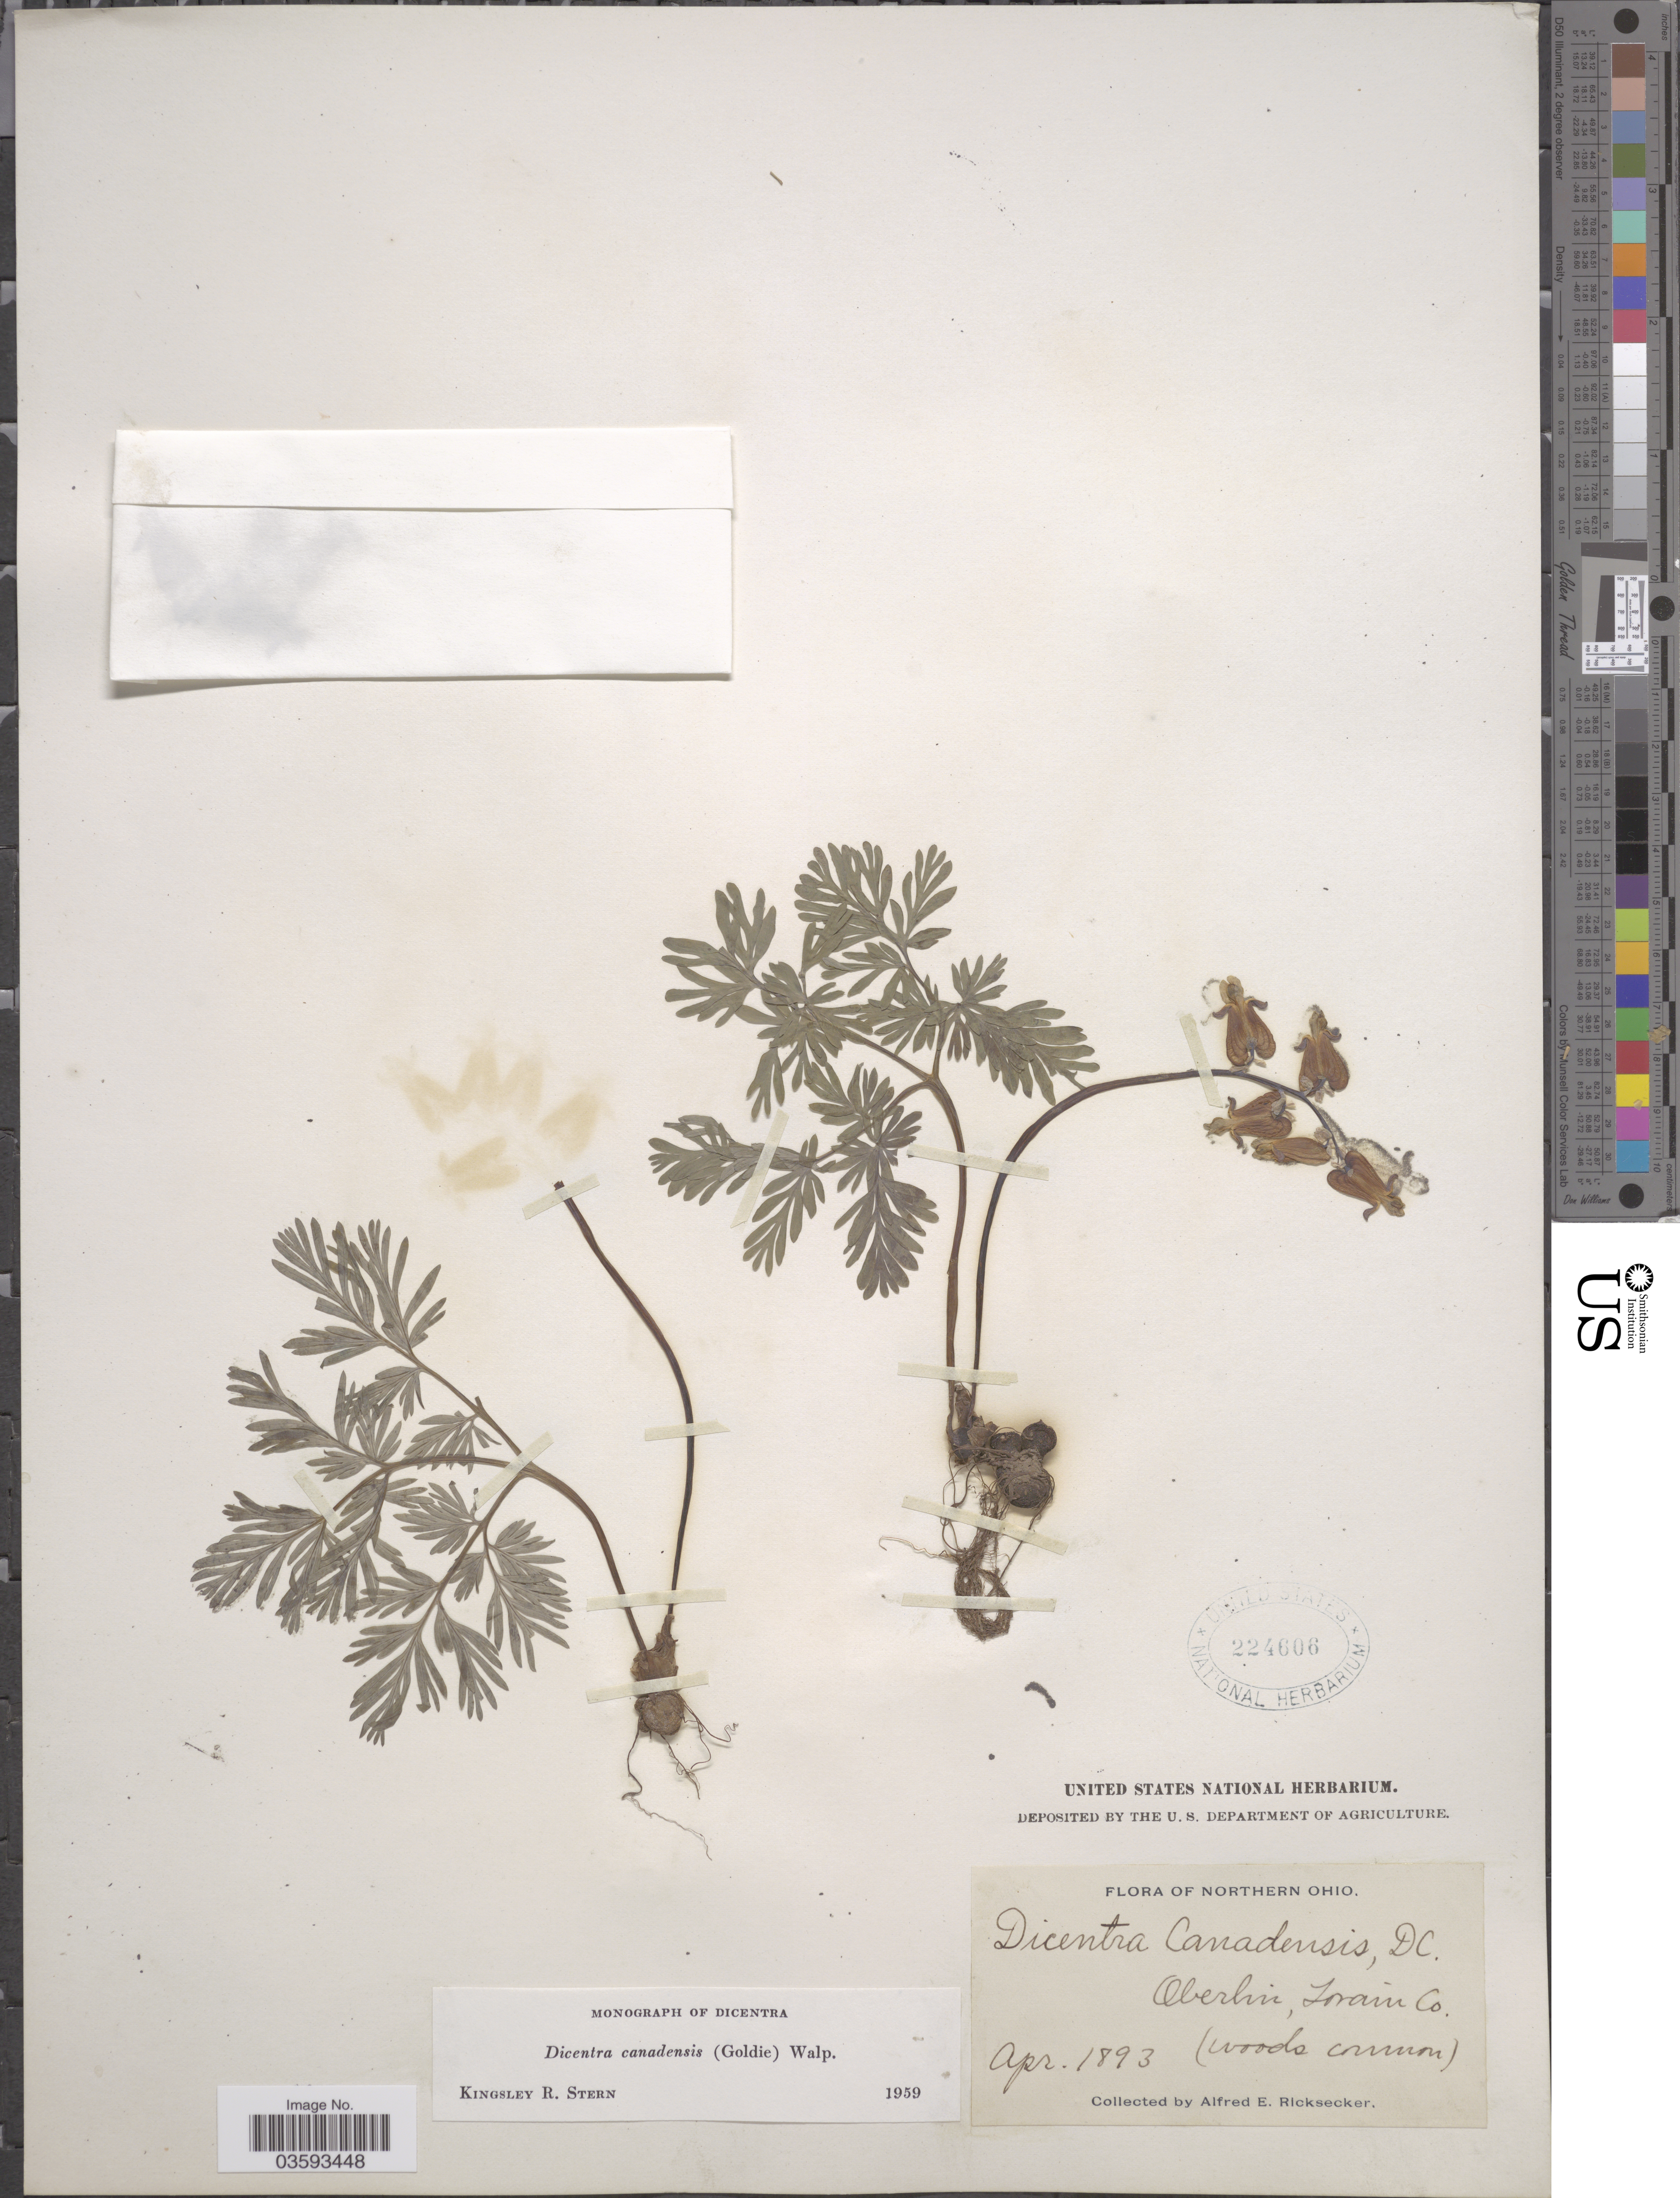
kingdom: Plantae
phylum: Tracheophyta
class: Magnoliopsida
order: Ranunculales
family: Papaveraceae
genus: Dicentra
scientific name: Dicentra canadensis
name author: (Goldie) Walp.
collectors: A. E. Ricksecker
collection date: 1893-04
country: United States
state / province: Ohio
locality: Northern Ohio. Oberlin, Lorain Co.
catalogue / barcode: US 224606